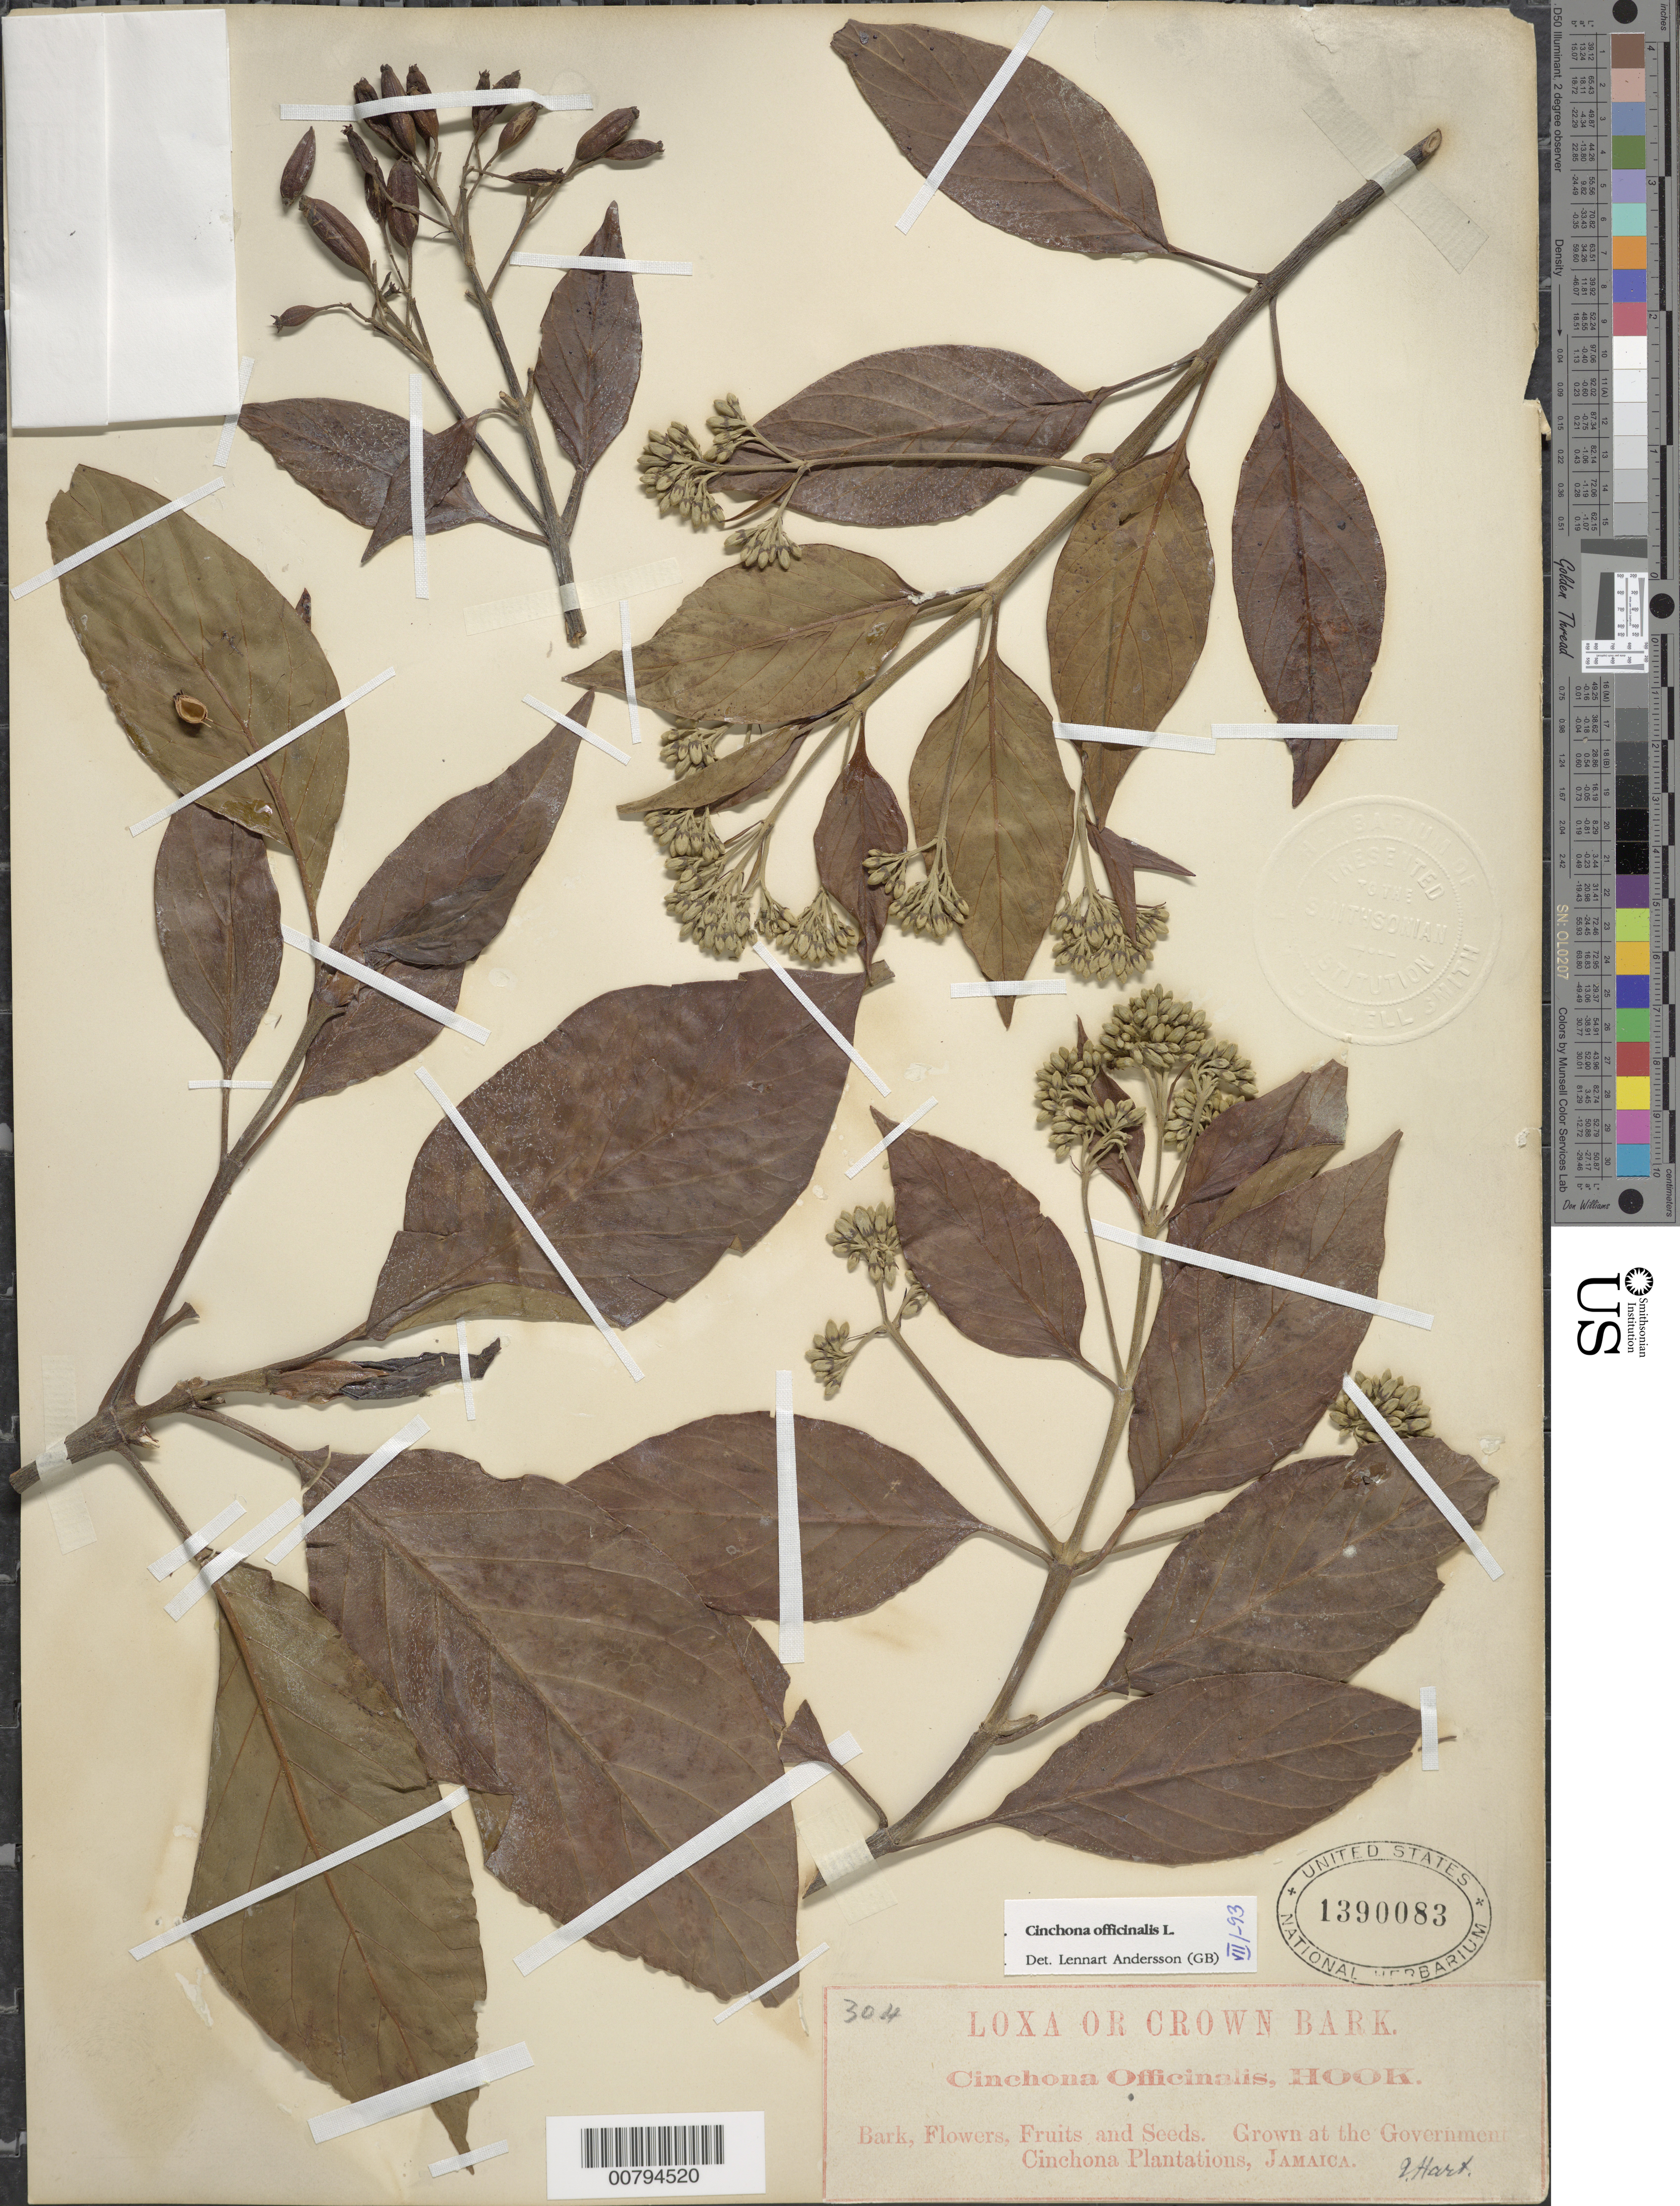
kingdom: Plantae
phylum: Tracheophyta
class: Magnoliopsida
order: Gentianales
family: Rubiaceae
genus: Cinchona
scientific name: Cinchona officinalis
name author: L.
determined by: Andersson, [Bengt] Lennart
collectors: J. Hart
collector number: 304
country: Jamaica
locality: Govt. Cinchona Plantations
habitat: Plantation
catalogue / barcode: US 1390083